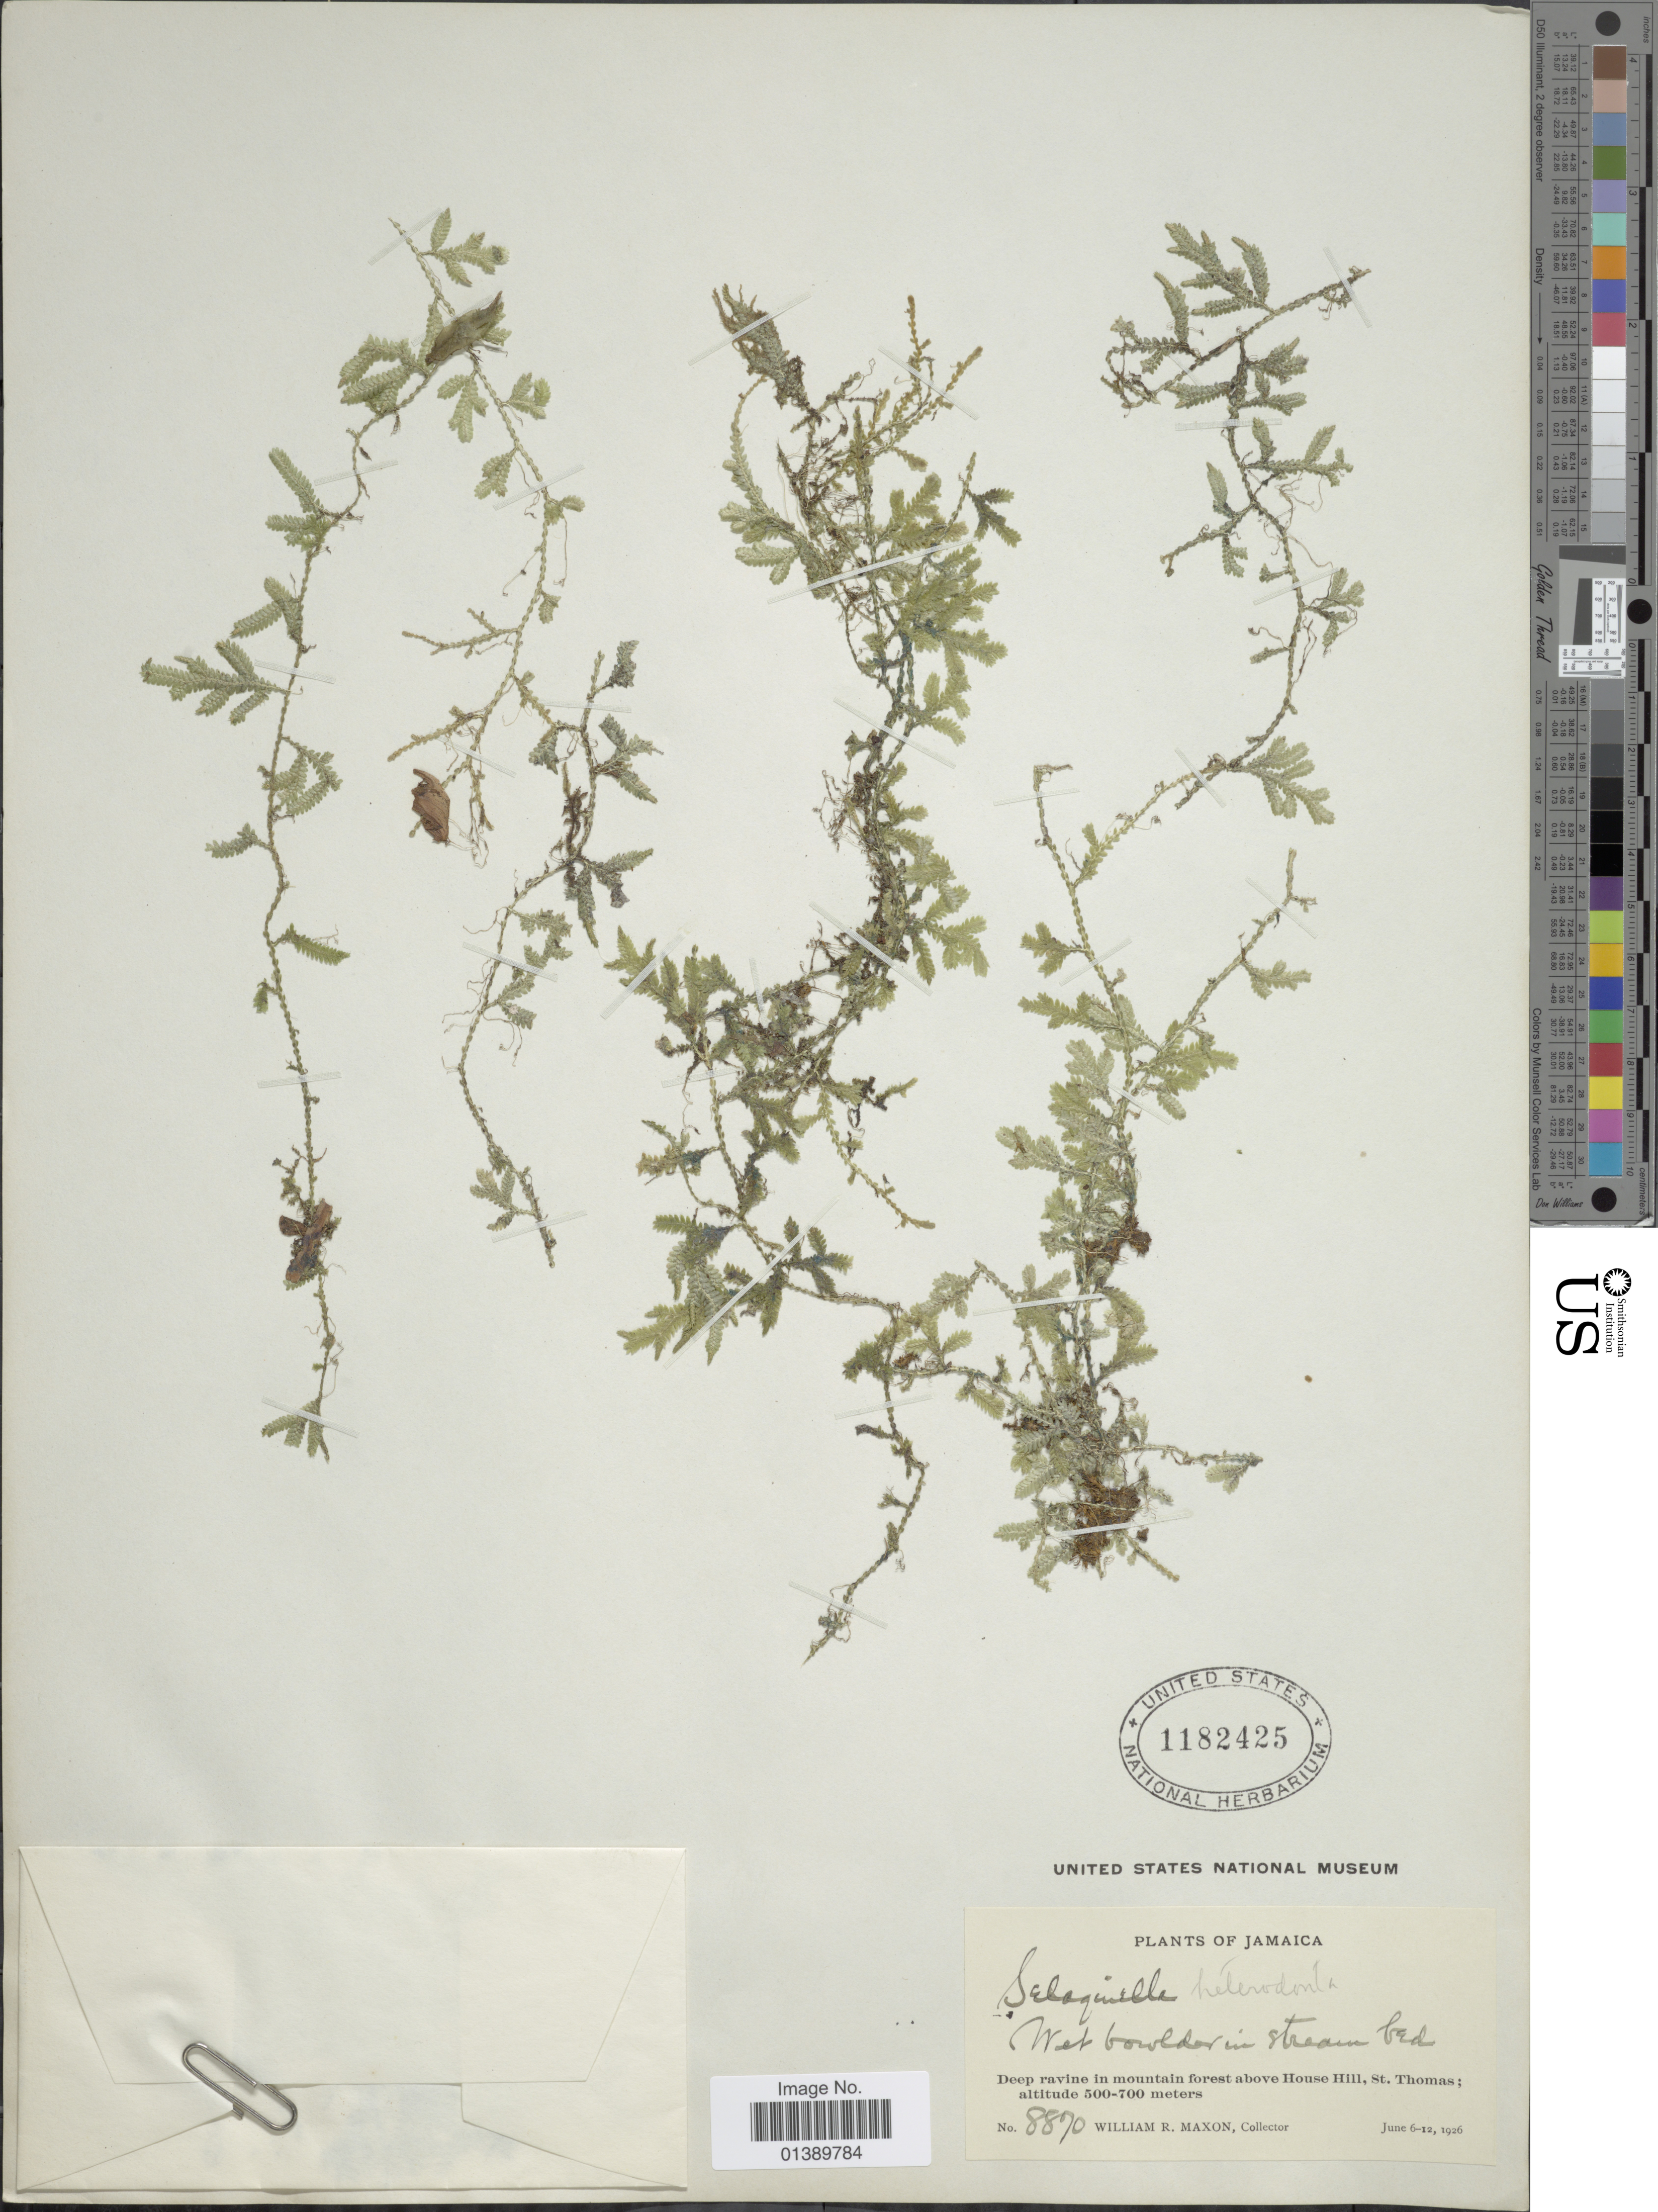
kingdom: Plantae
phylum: Tracheophyta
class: Lycopodiopsida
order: Selaginellales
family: Selaginellaceae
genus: Selaginella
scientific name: Selaginella heterodonta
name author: (Desv.) Hieron.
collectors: W. R. Maxon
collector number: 8870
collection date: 1926-06-06/1926-06-12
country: Jamaica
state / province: Saint Thomas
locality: Deep ravine in mountaine forest above House Hill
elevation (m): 500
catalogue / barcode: US 1182425